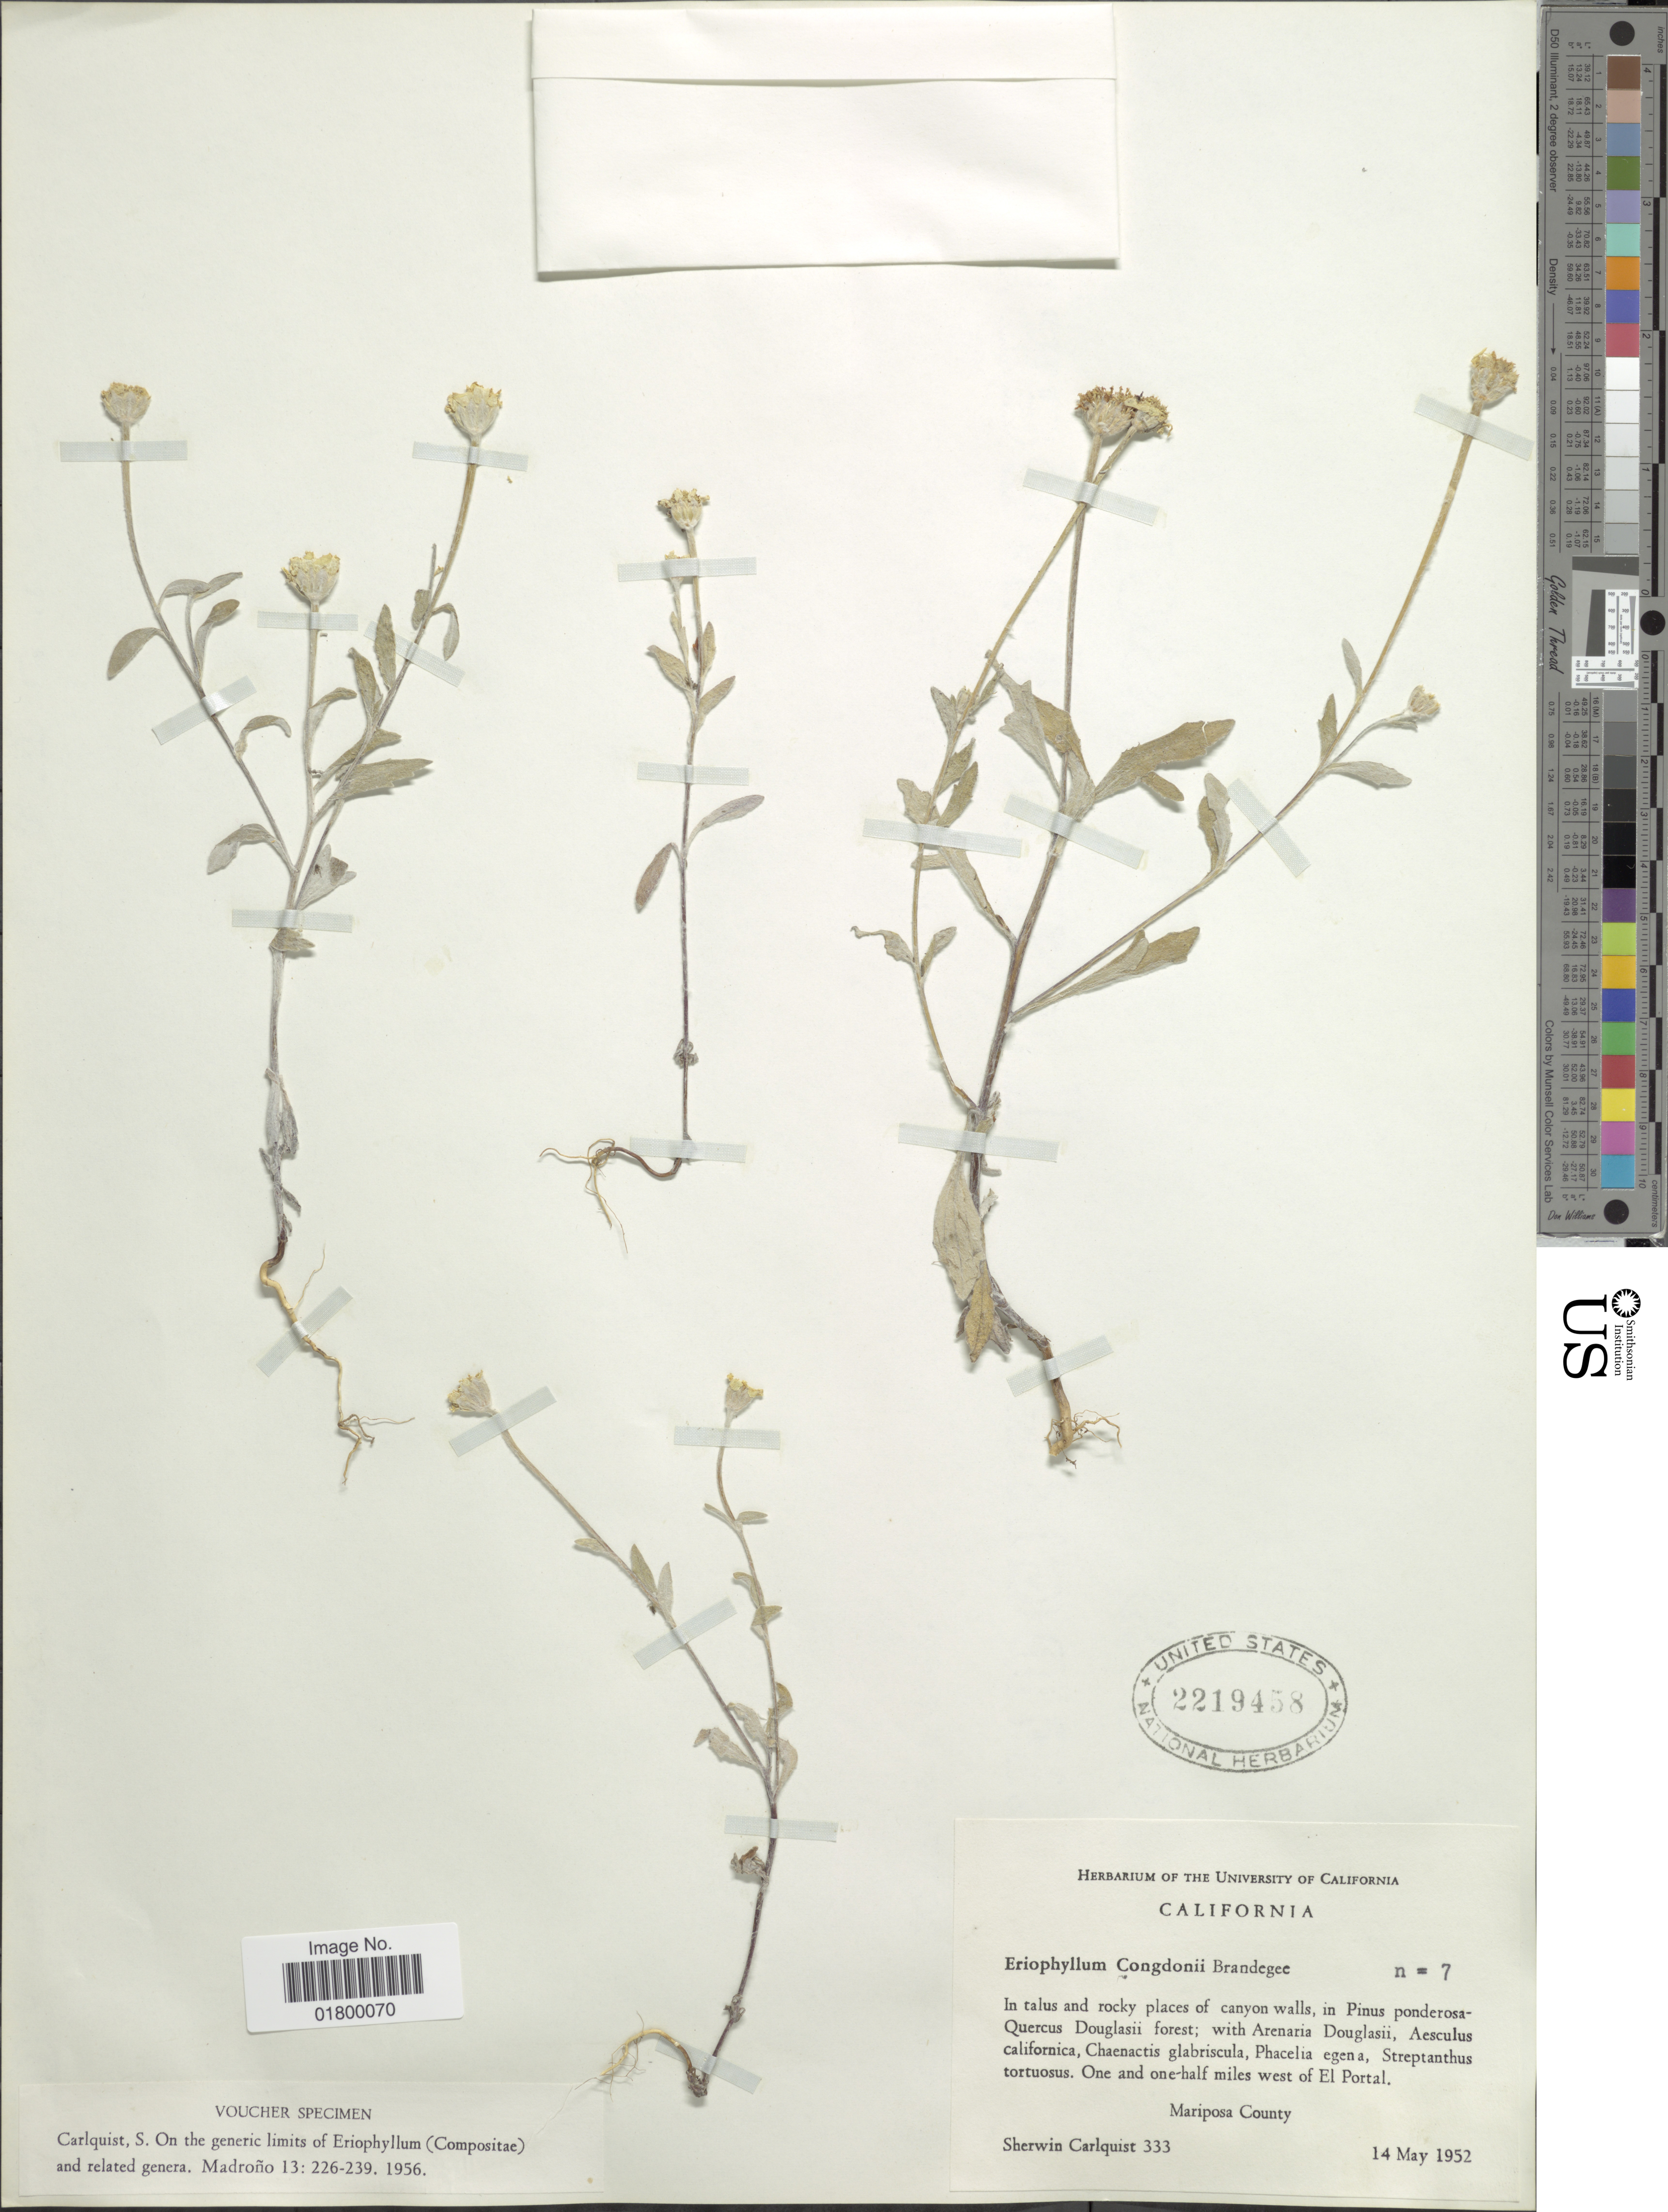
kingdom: Plantae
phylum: Tracheophyta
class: Magnoliopsida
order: Asterales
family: Asteraceae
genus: Eriophyllum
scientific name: Eriophyllum congdonii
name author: Brandegee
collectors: S. Carlquist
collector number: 333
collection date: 1952-05-14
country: United States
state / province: California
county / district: Mariposa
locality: One and half miles west of El Portal, Mariposa County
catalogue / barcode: US 2219458